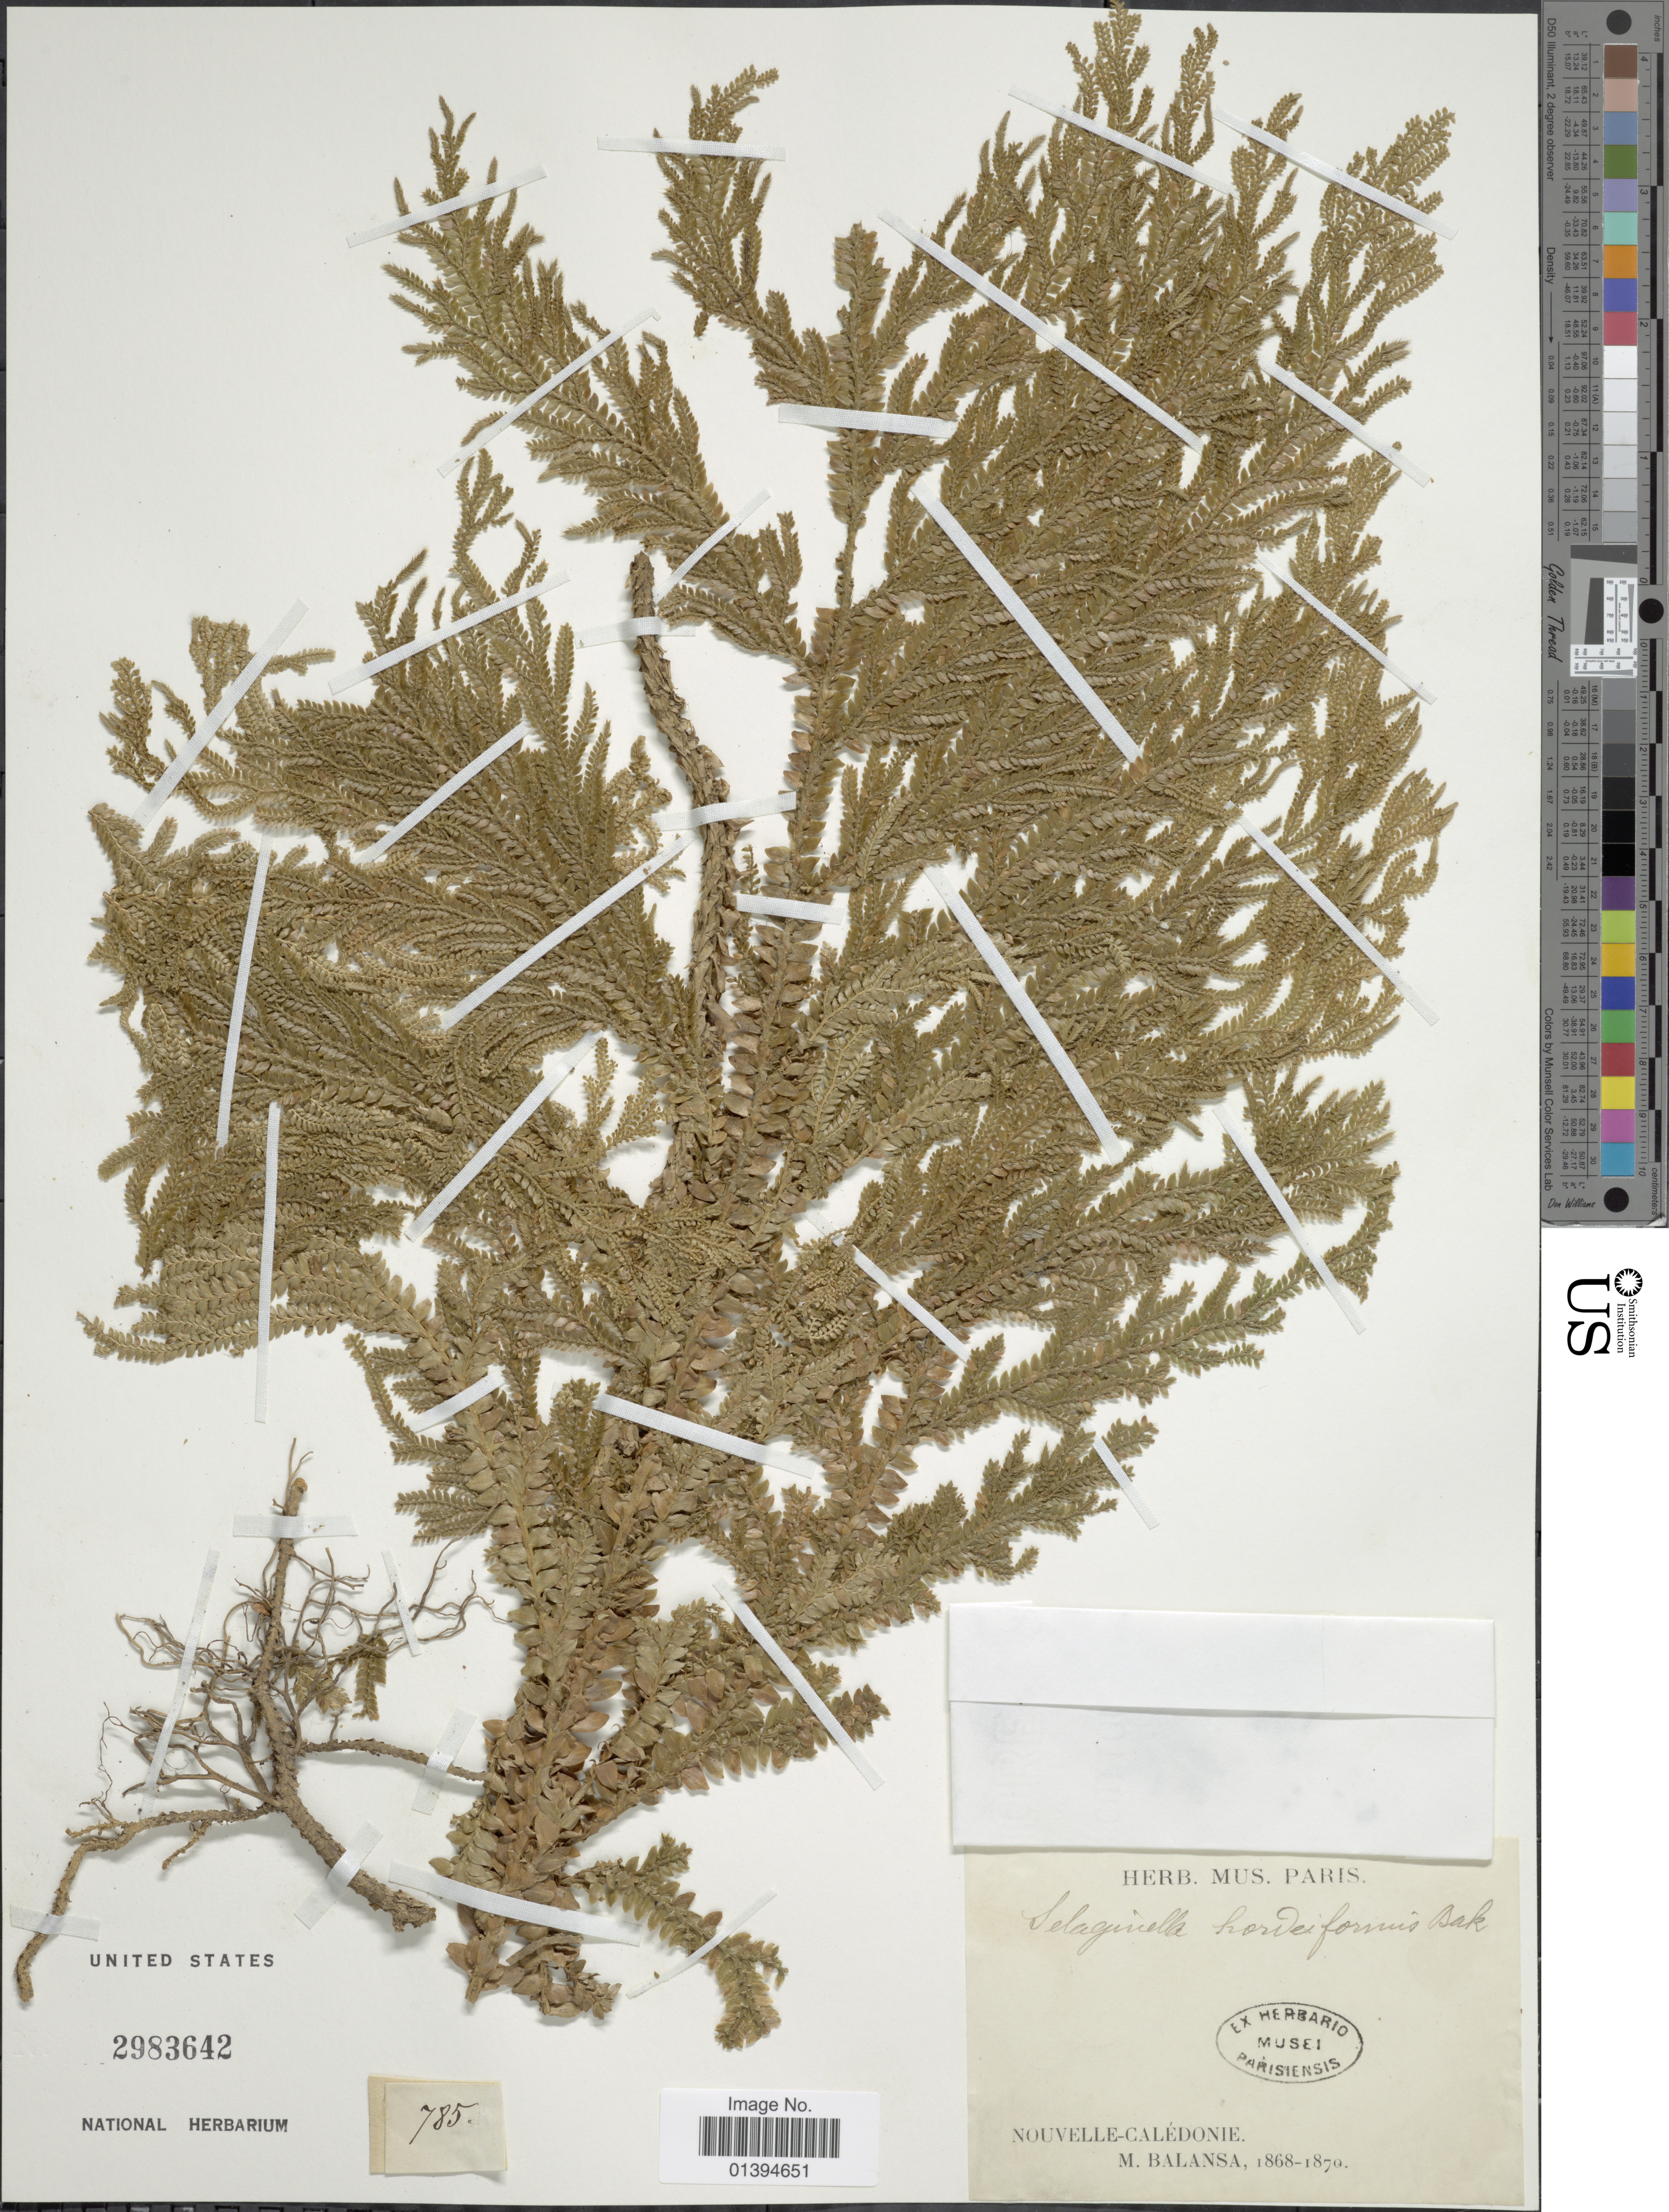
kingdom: Plantae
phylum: Tracheophyta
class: Lycopodiopsida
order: Selaginellales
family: Selaginellaceae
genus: Selaginella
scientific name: Selaginella hordeiformis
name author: Baker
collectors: B. Balansa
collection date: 1868/1870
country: New Caledonia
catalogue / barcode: US 2983642